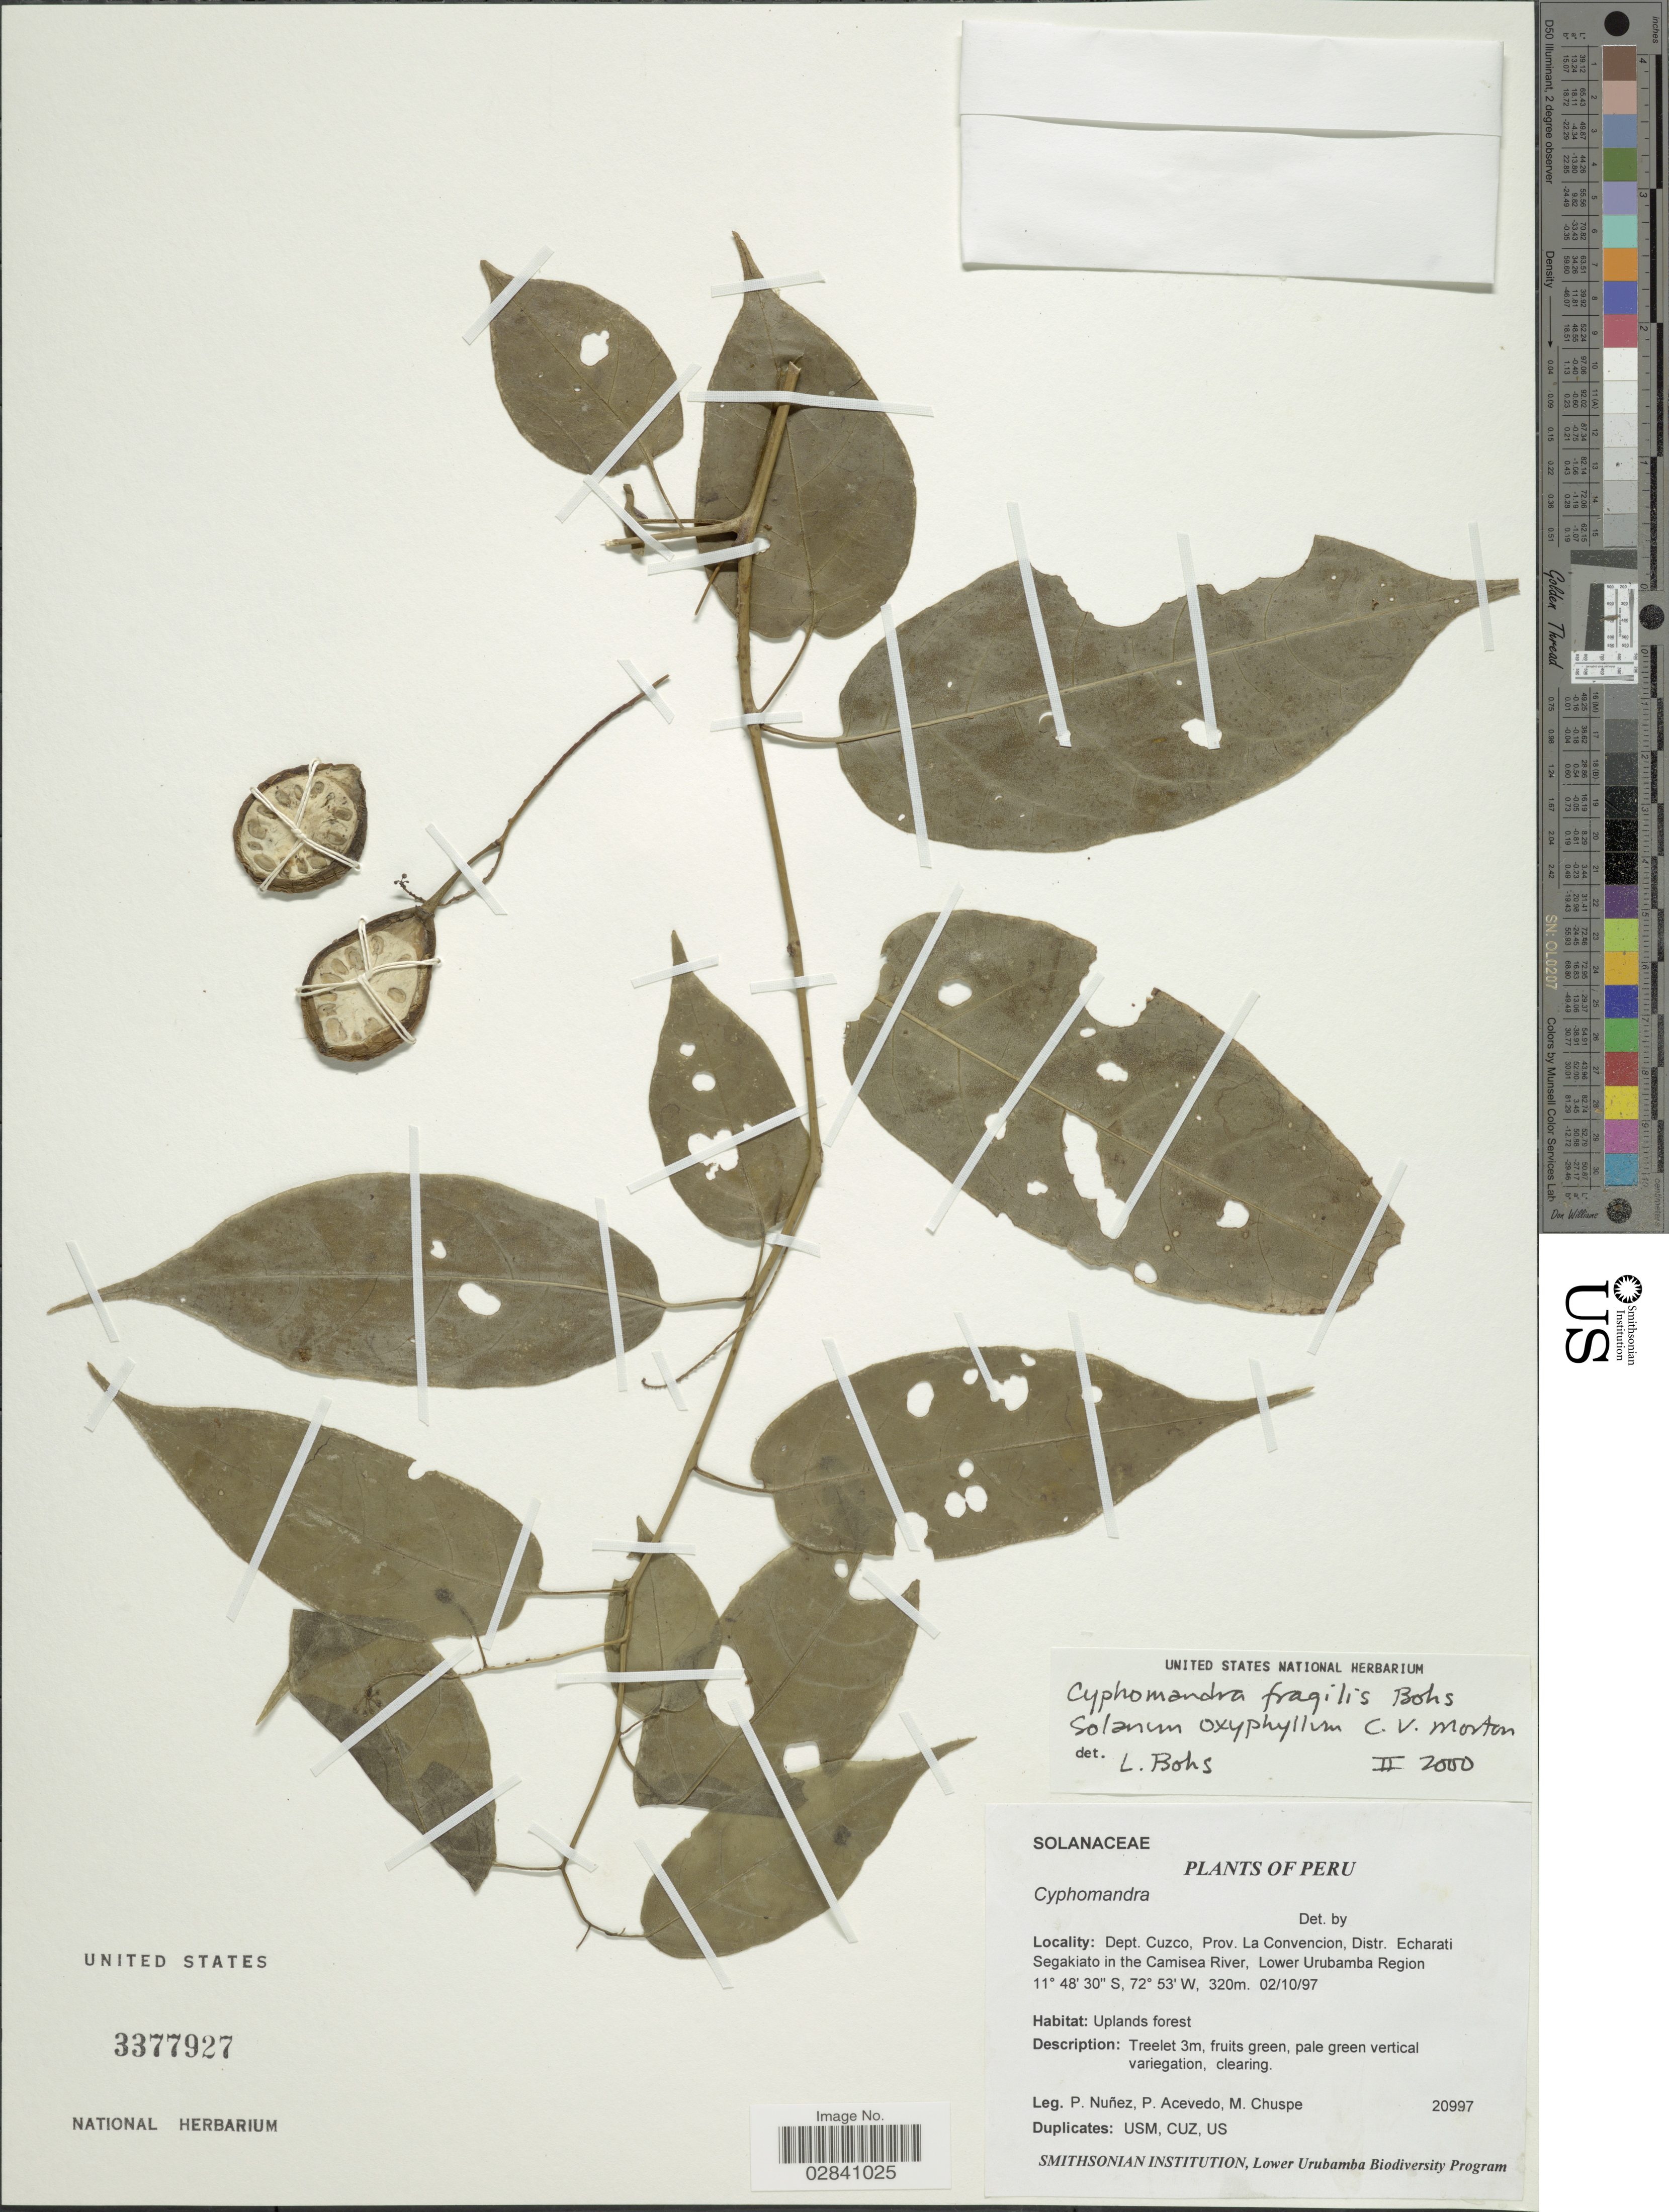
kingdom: Plantae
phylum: Tracheophyta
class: Magnoliopsida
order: Solanales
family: Solanaceae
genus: Cyphomandra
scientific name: Cyphomandra fragilis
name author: Bohs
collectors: P. Nuñez V., P. Acevedo-Rodr. & M. Chuspe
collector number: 20997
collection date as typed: Transcribed d/m/y: 2/10/97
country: Peru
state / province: Cusco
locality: Dept. Cuzco, Prov. La Convencion, Distr. Echarati Segakiato in the Camisea River, Lower Urubamba Region.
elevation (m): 320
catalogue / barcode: US 3377927